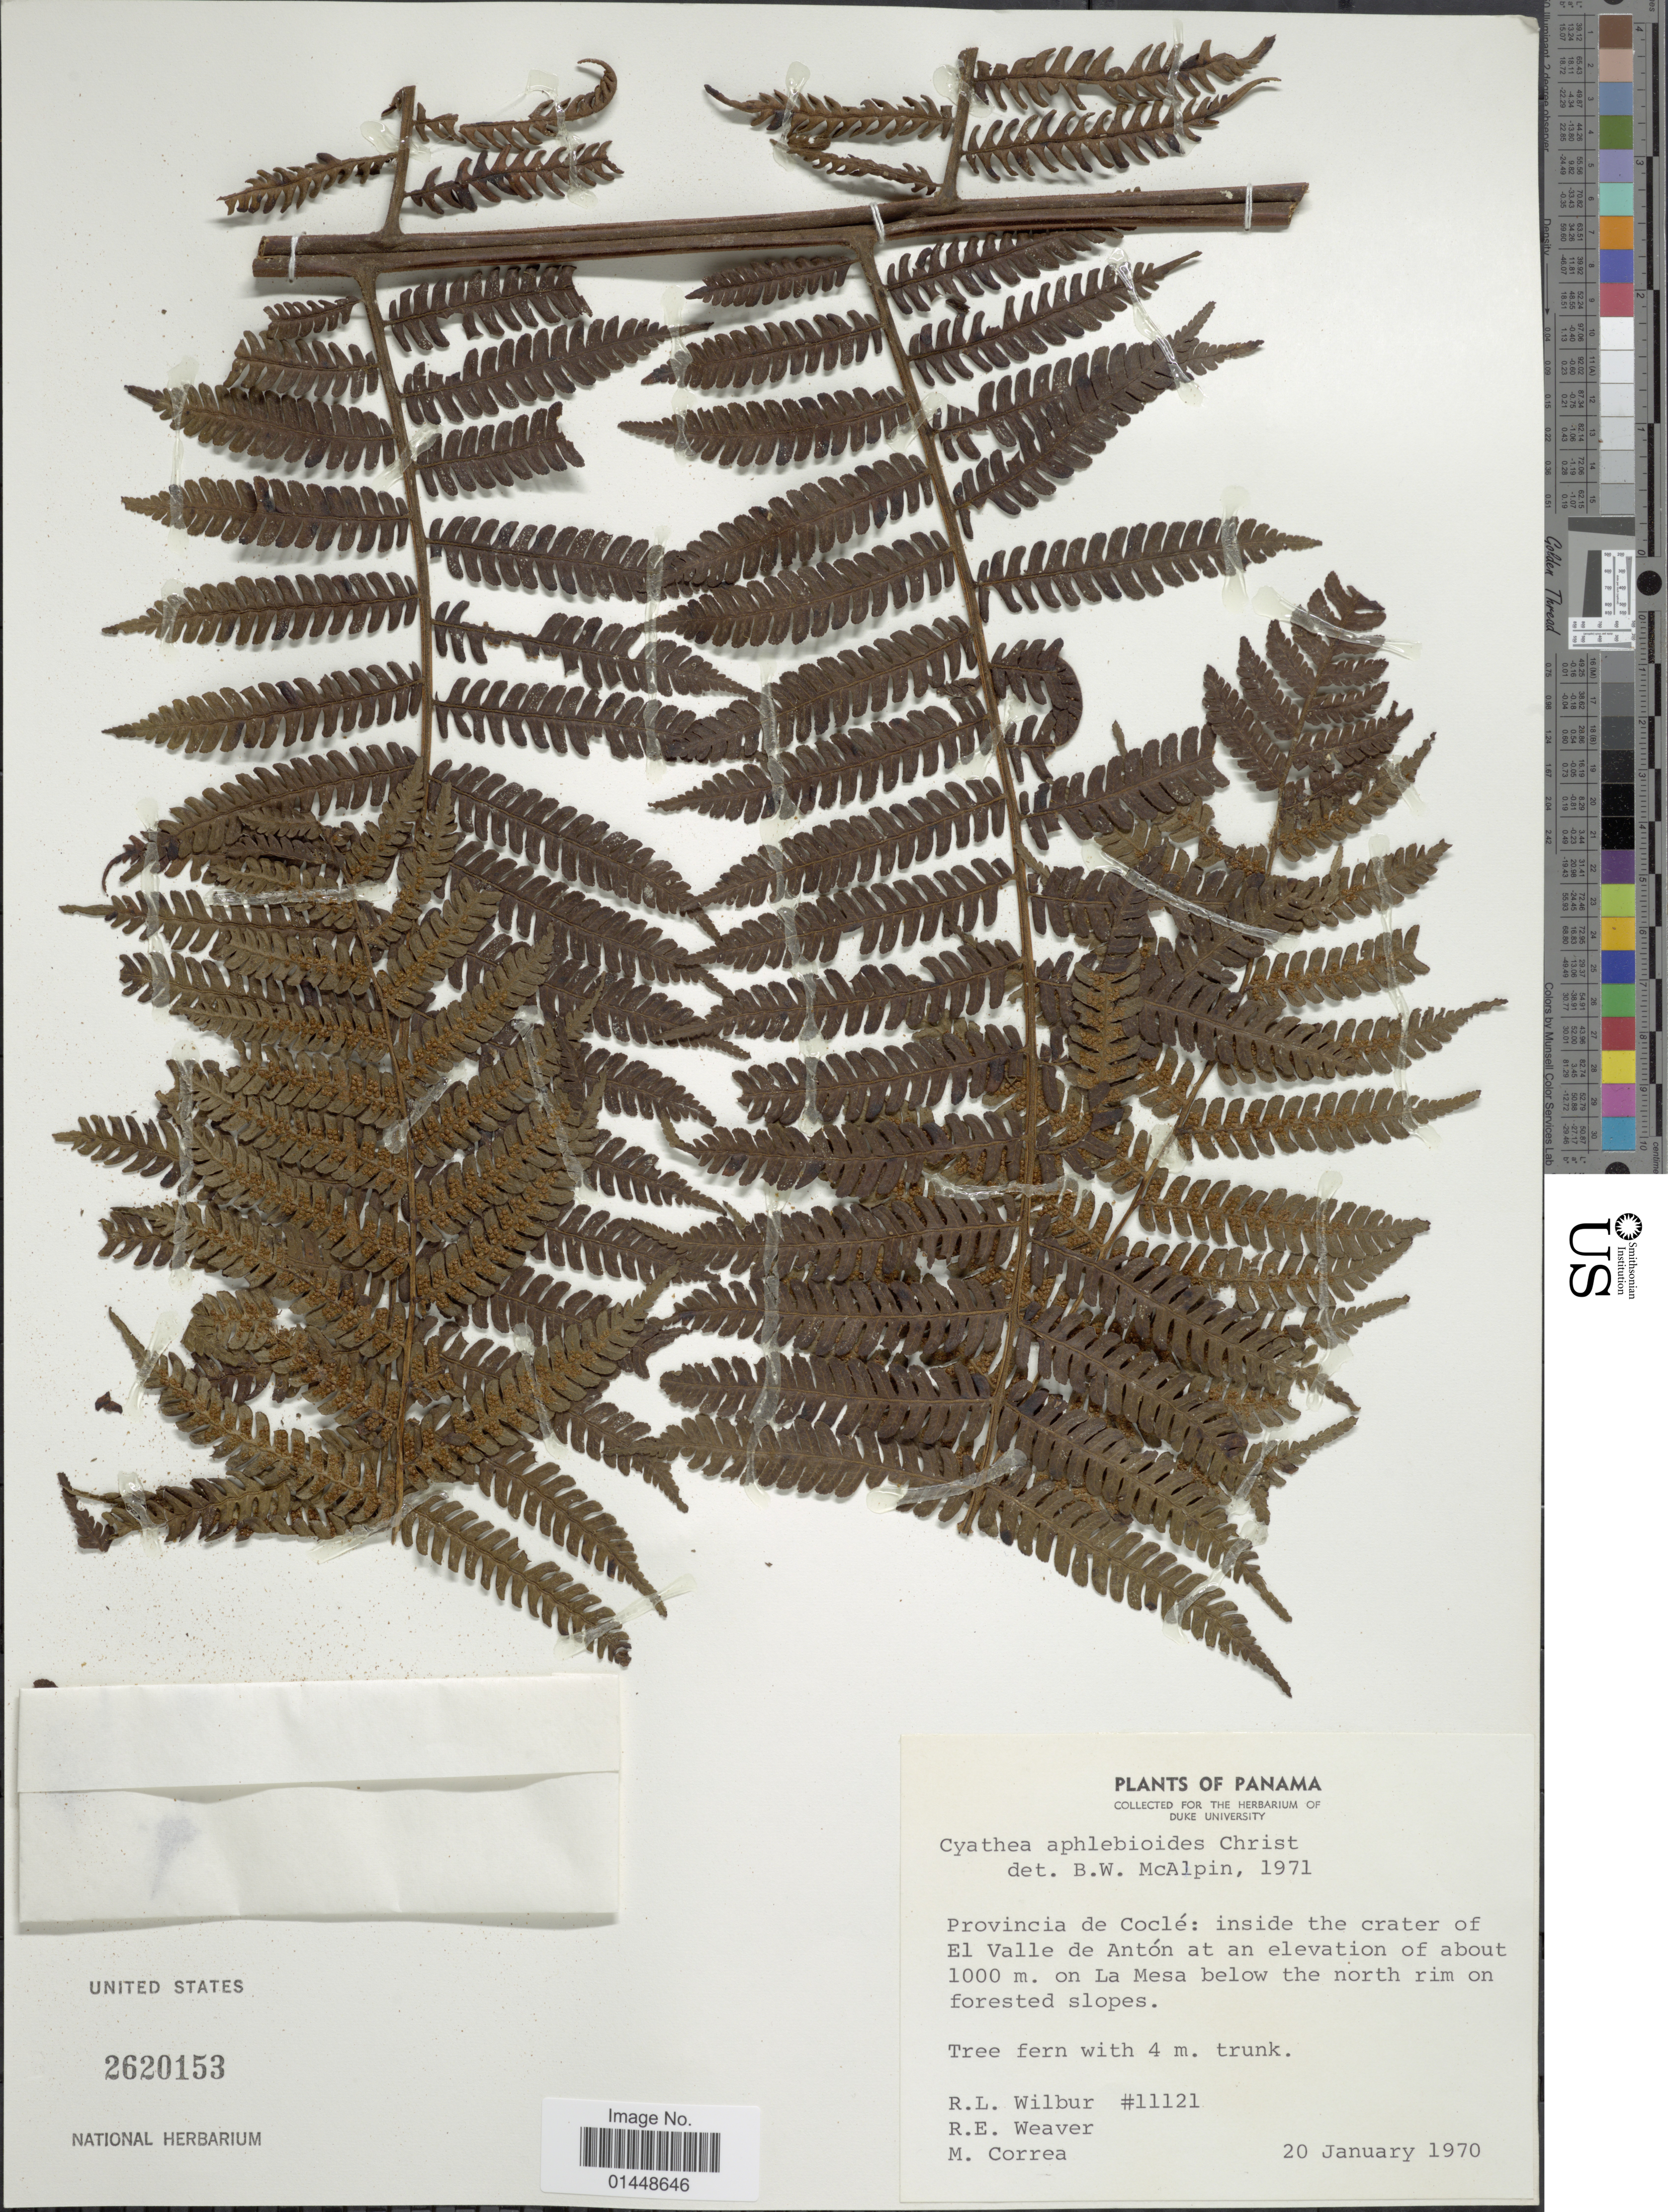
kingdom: Plantae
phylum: Tracheophyta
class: Polypodiopsida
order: Cyatheales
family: Cyatheaceae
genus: Cyathea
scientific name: Cyathea delgadii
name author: Pohl ex Sternb.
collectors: R. L. Wilbur, R. E. Weaver & M. Correa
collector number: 11121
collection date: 1970-01-20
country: Panama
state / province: Coclé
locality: Provincia de Coclé: inside the crater of El Valle de Antón, on La Mesa below the north rim on forested slopes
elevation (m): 1000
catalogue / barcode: US 2620153